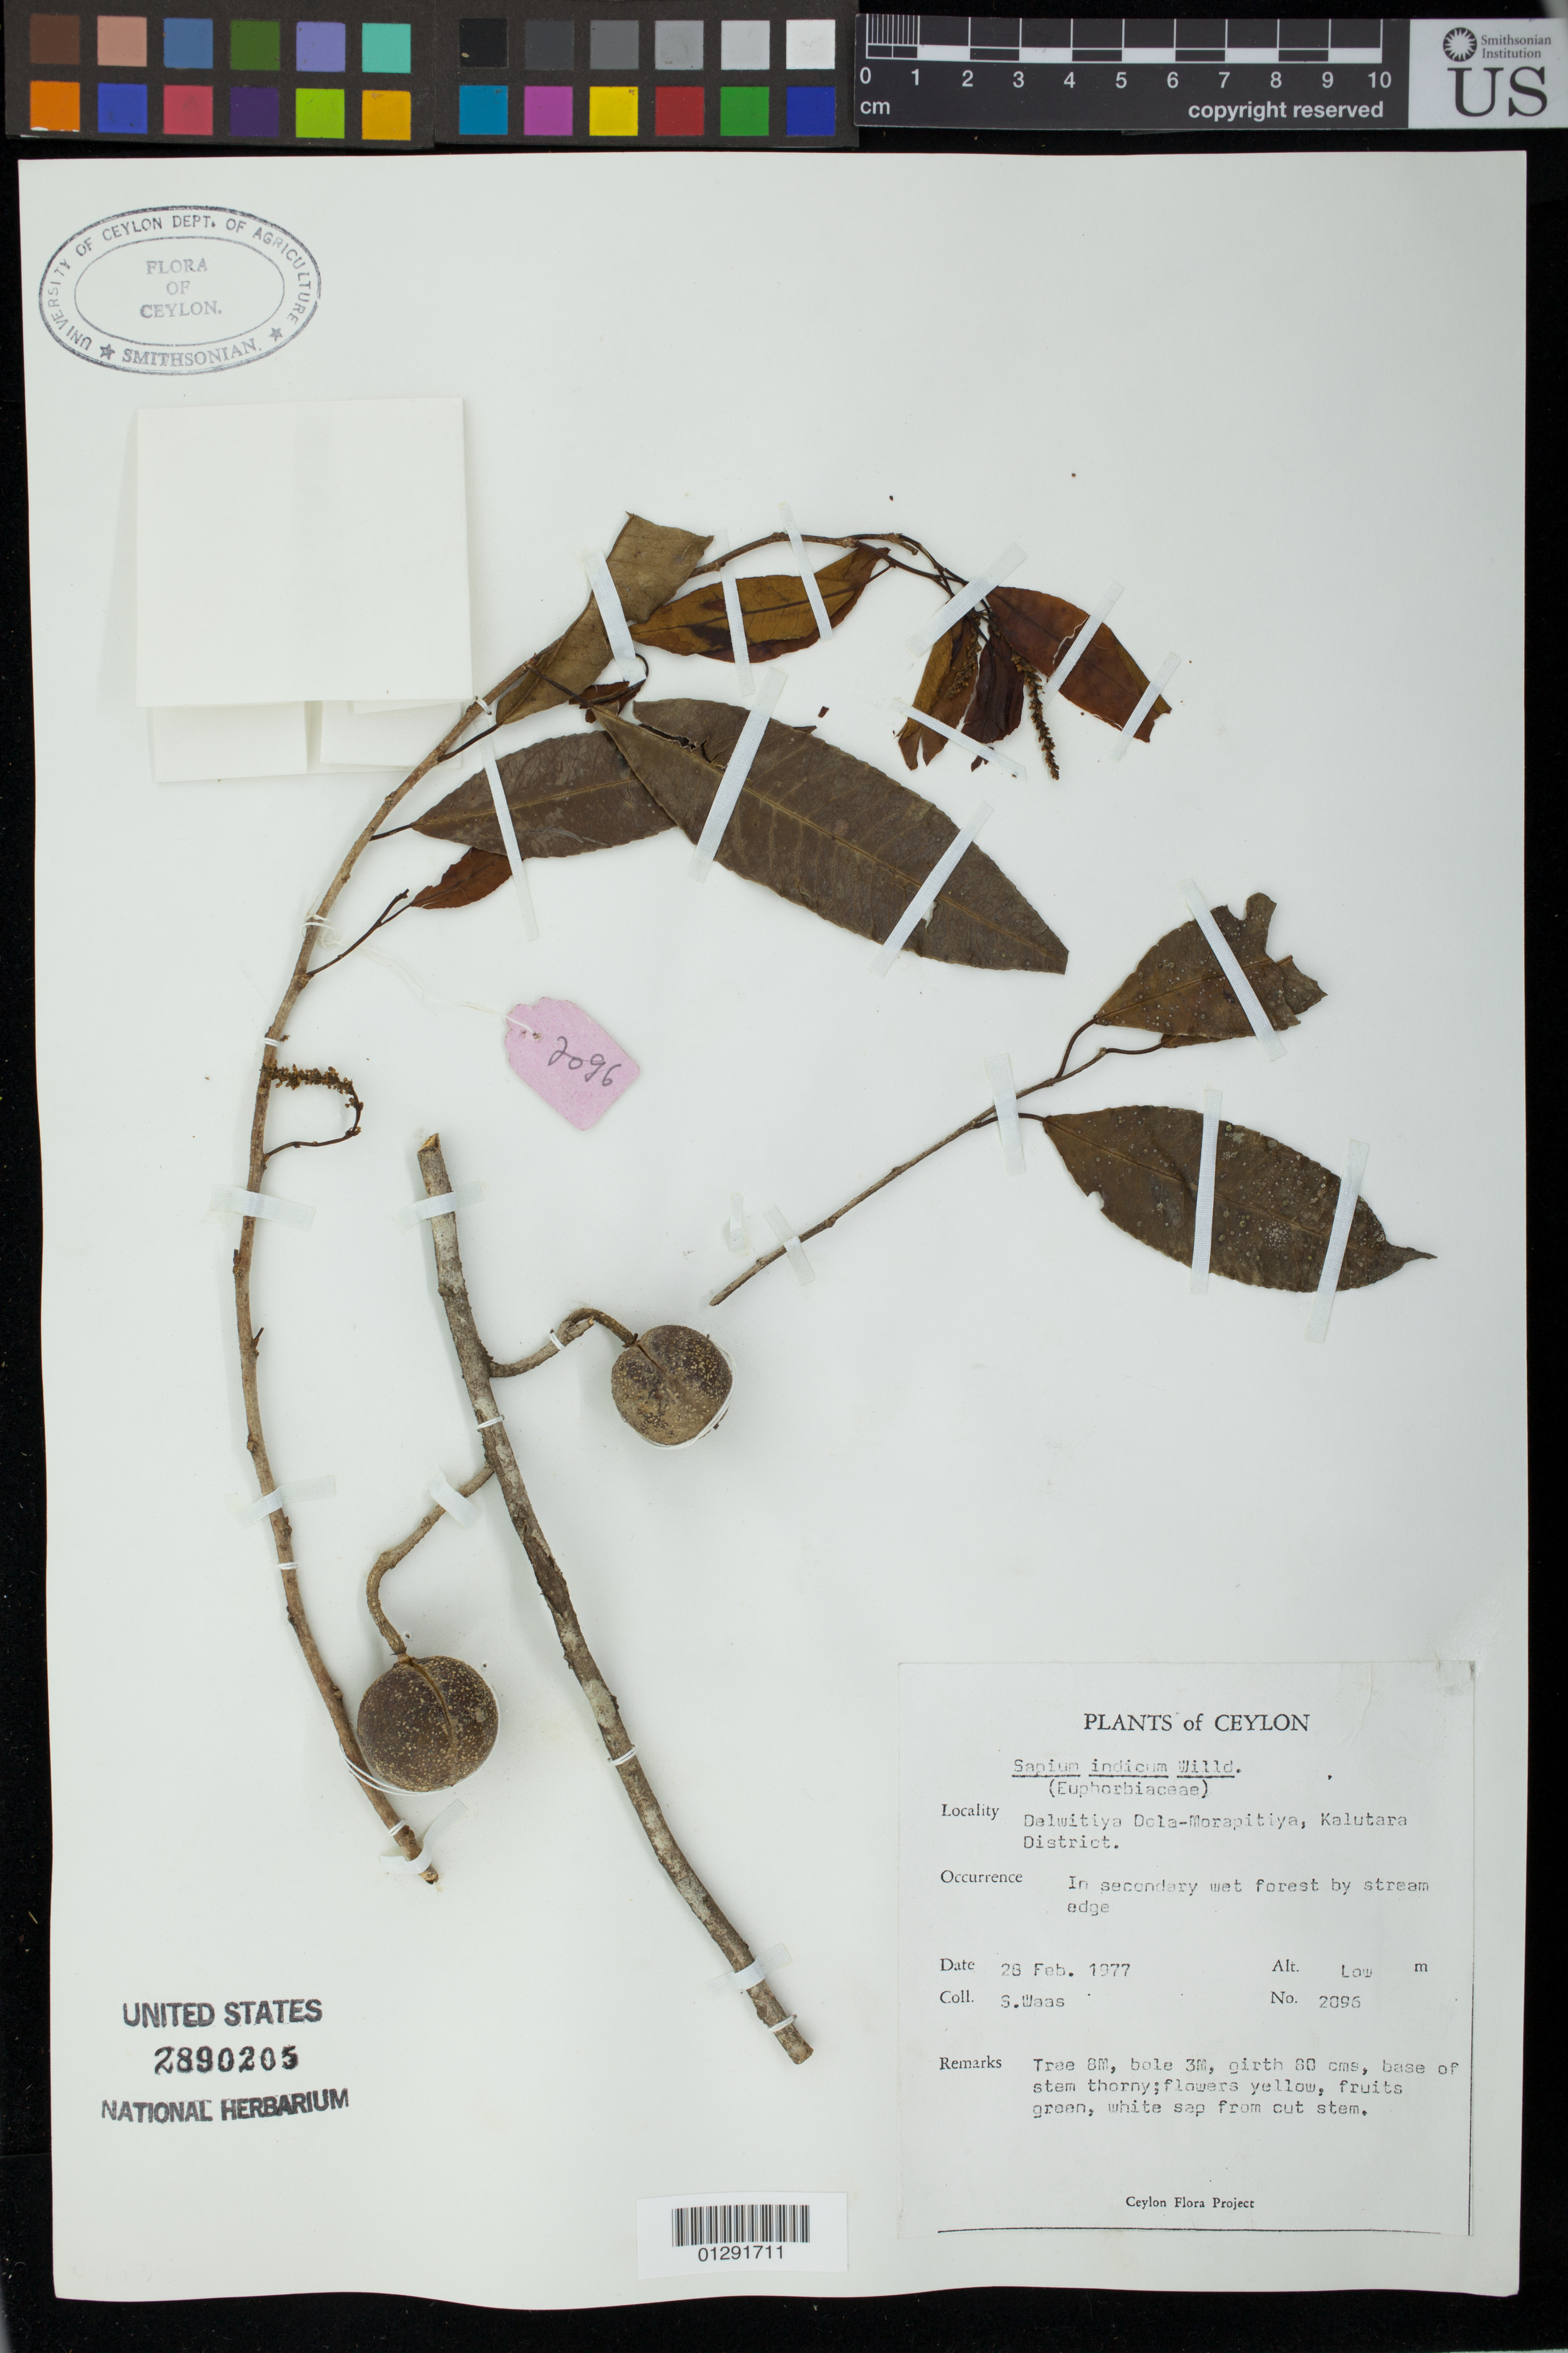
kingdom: Plantae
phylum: Tracheophyta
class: Magnoliopsida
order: Malpighiales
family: Euphorbiaceae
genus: Sapium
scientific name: Sapium indicum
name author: Willd.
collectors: S. Wass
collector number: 2096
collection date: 1977-02-28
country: Sri Lanka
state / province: Western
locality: Dalwitiya Dola-Morapitiya, Kalutara District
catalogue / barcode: US 2890205